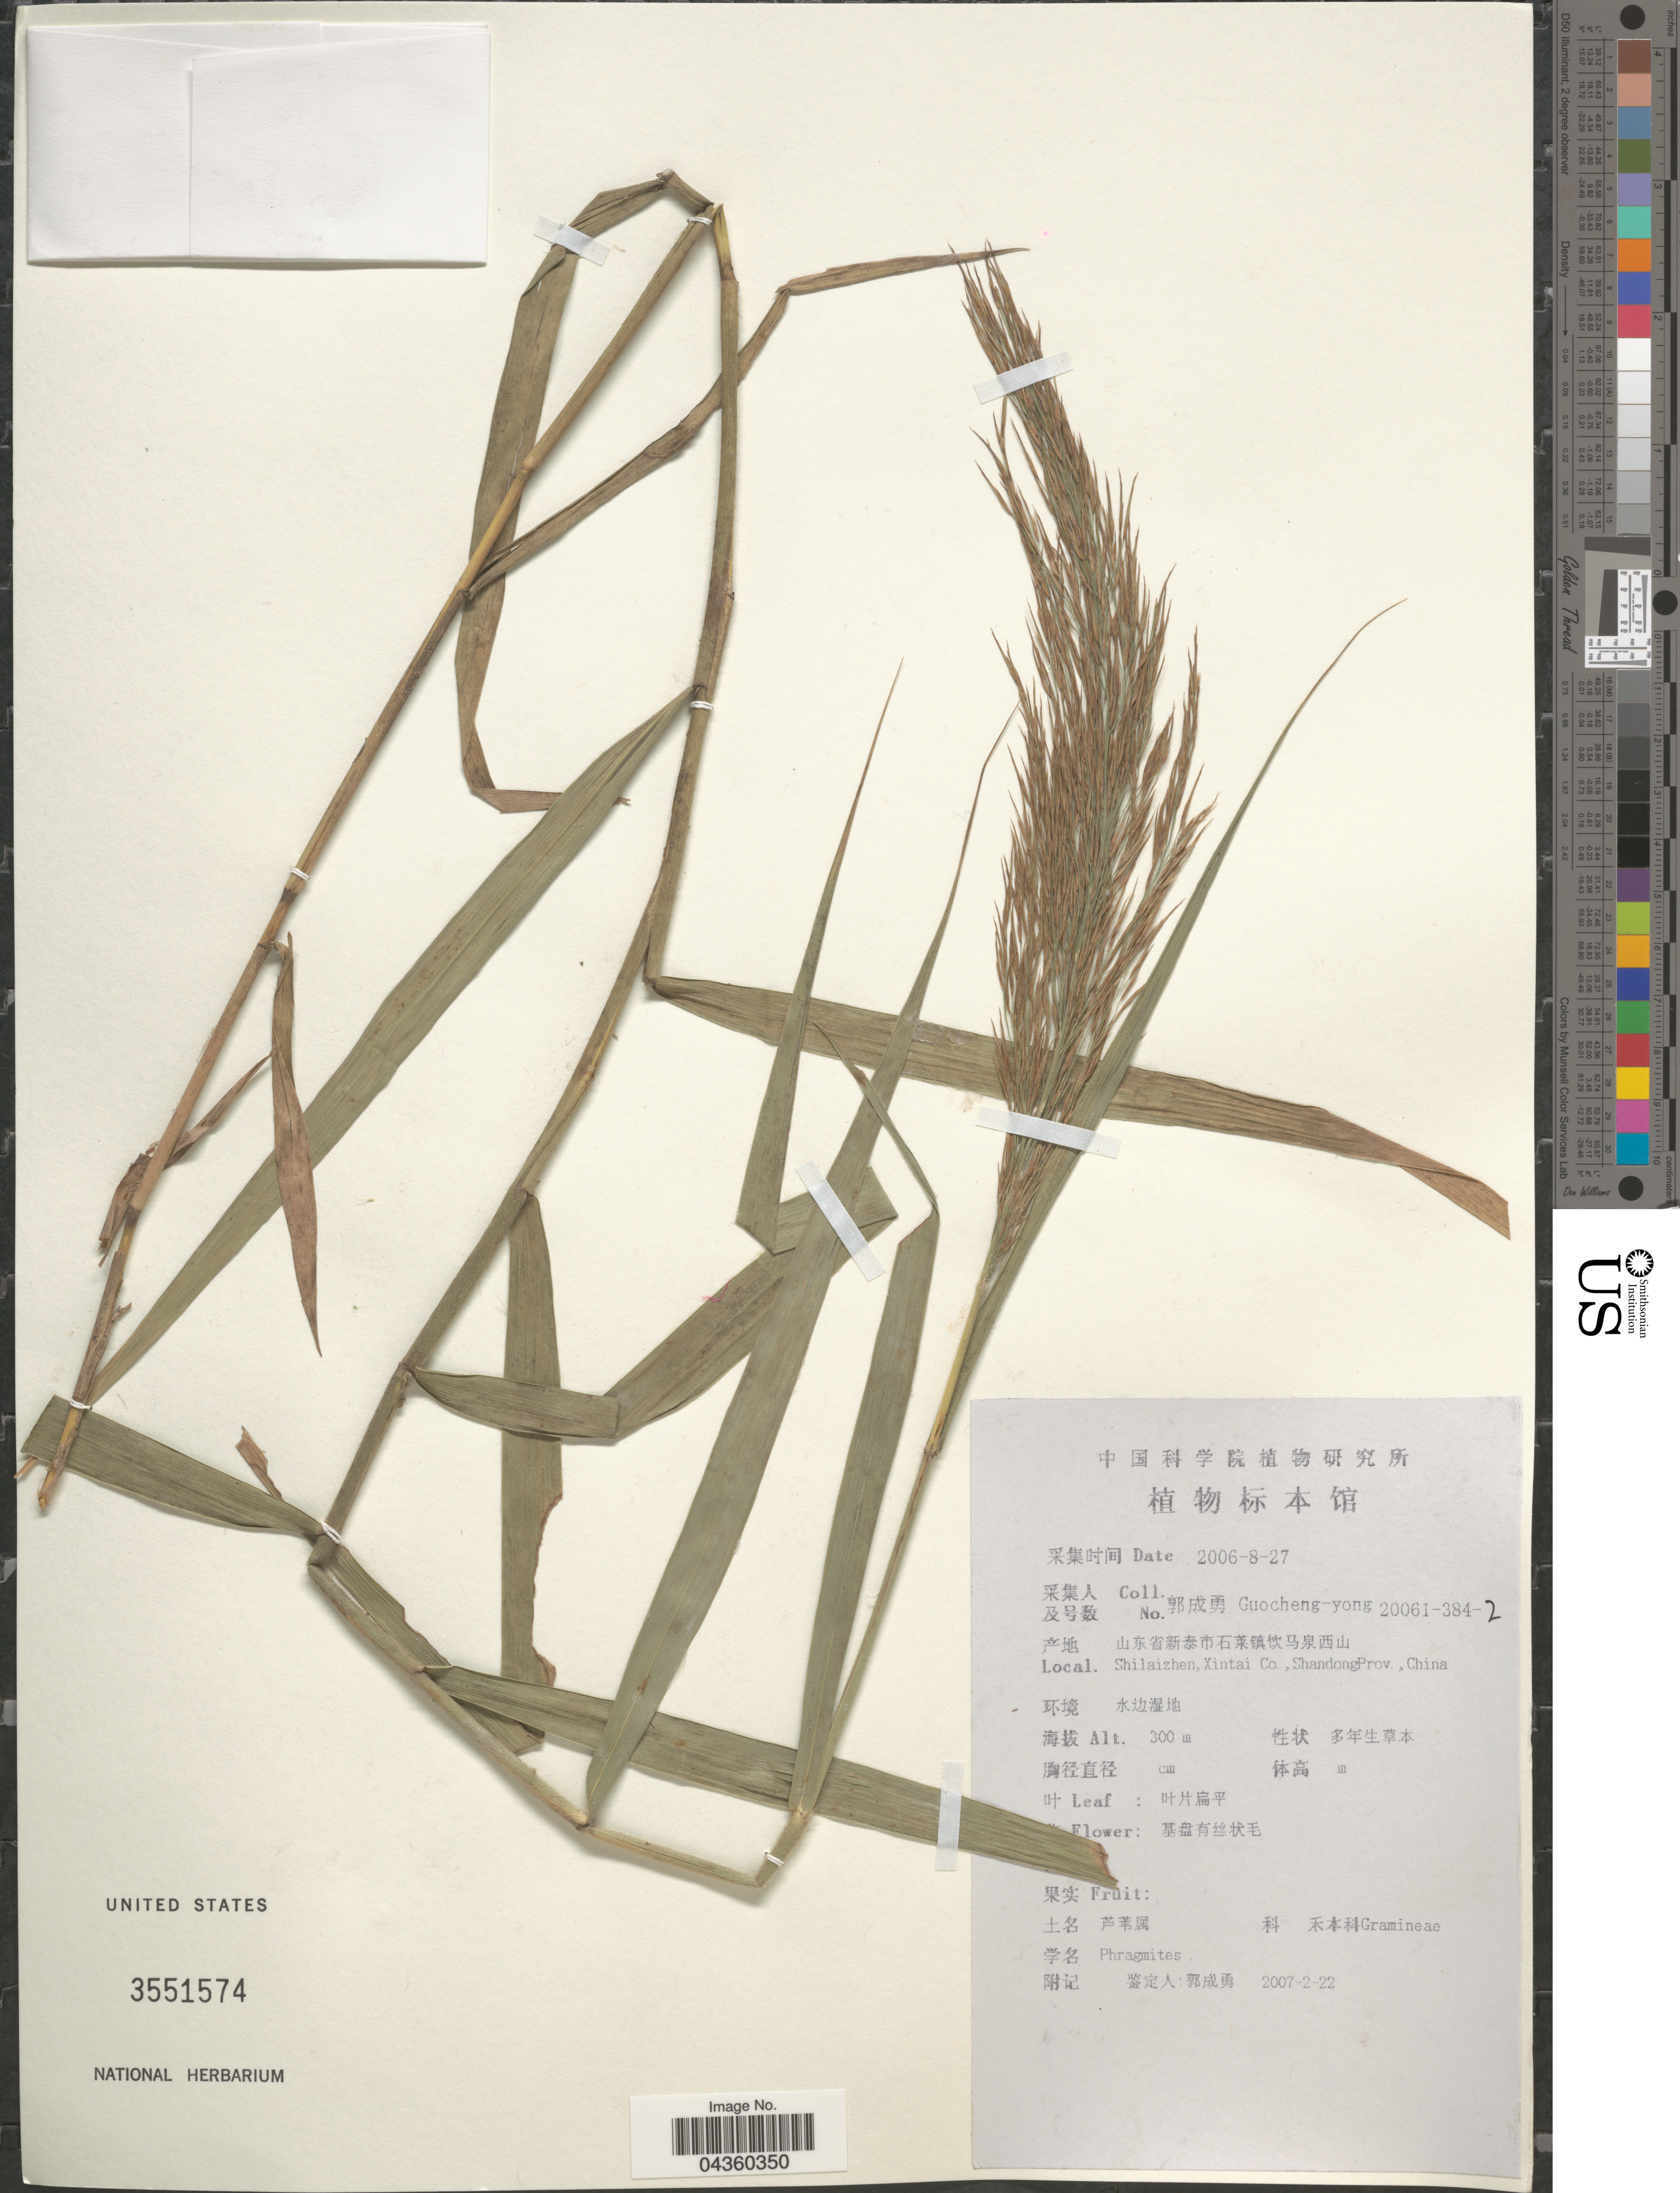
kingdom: Plantae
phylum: Tracheophyta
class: Liliopsida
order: Poales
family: Poaceae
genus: Phragmites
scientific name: Phragmites sp.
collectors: Guo cheng-yong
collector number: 20061-384-2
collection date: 2006-08-27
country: China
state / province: Shandong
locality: Shilaizhen, Xintai Co. , ShandongProv.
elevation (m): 300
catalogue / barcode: US 3551574